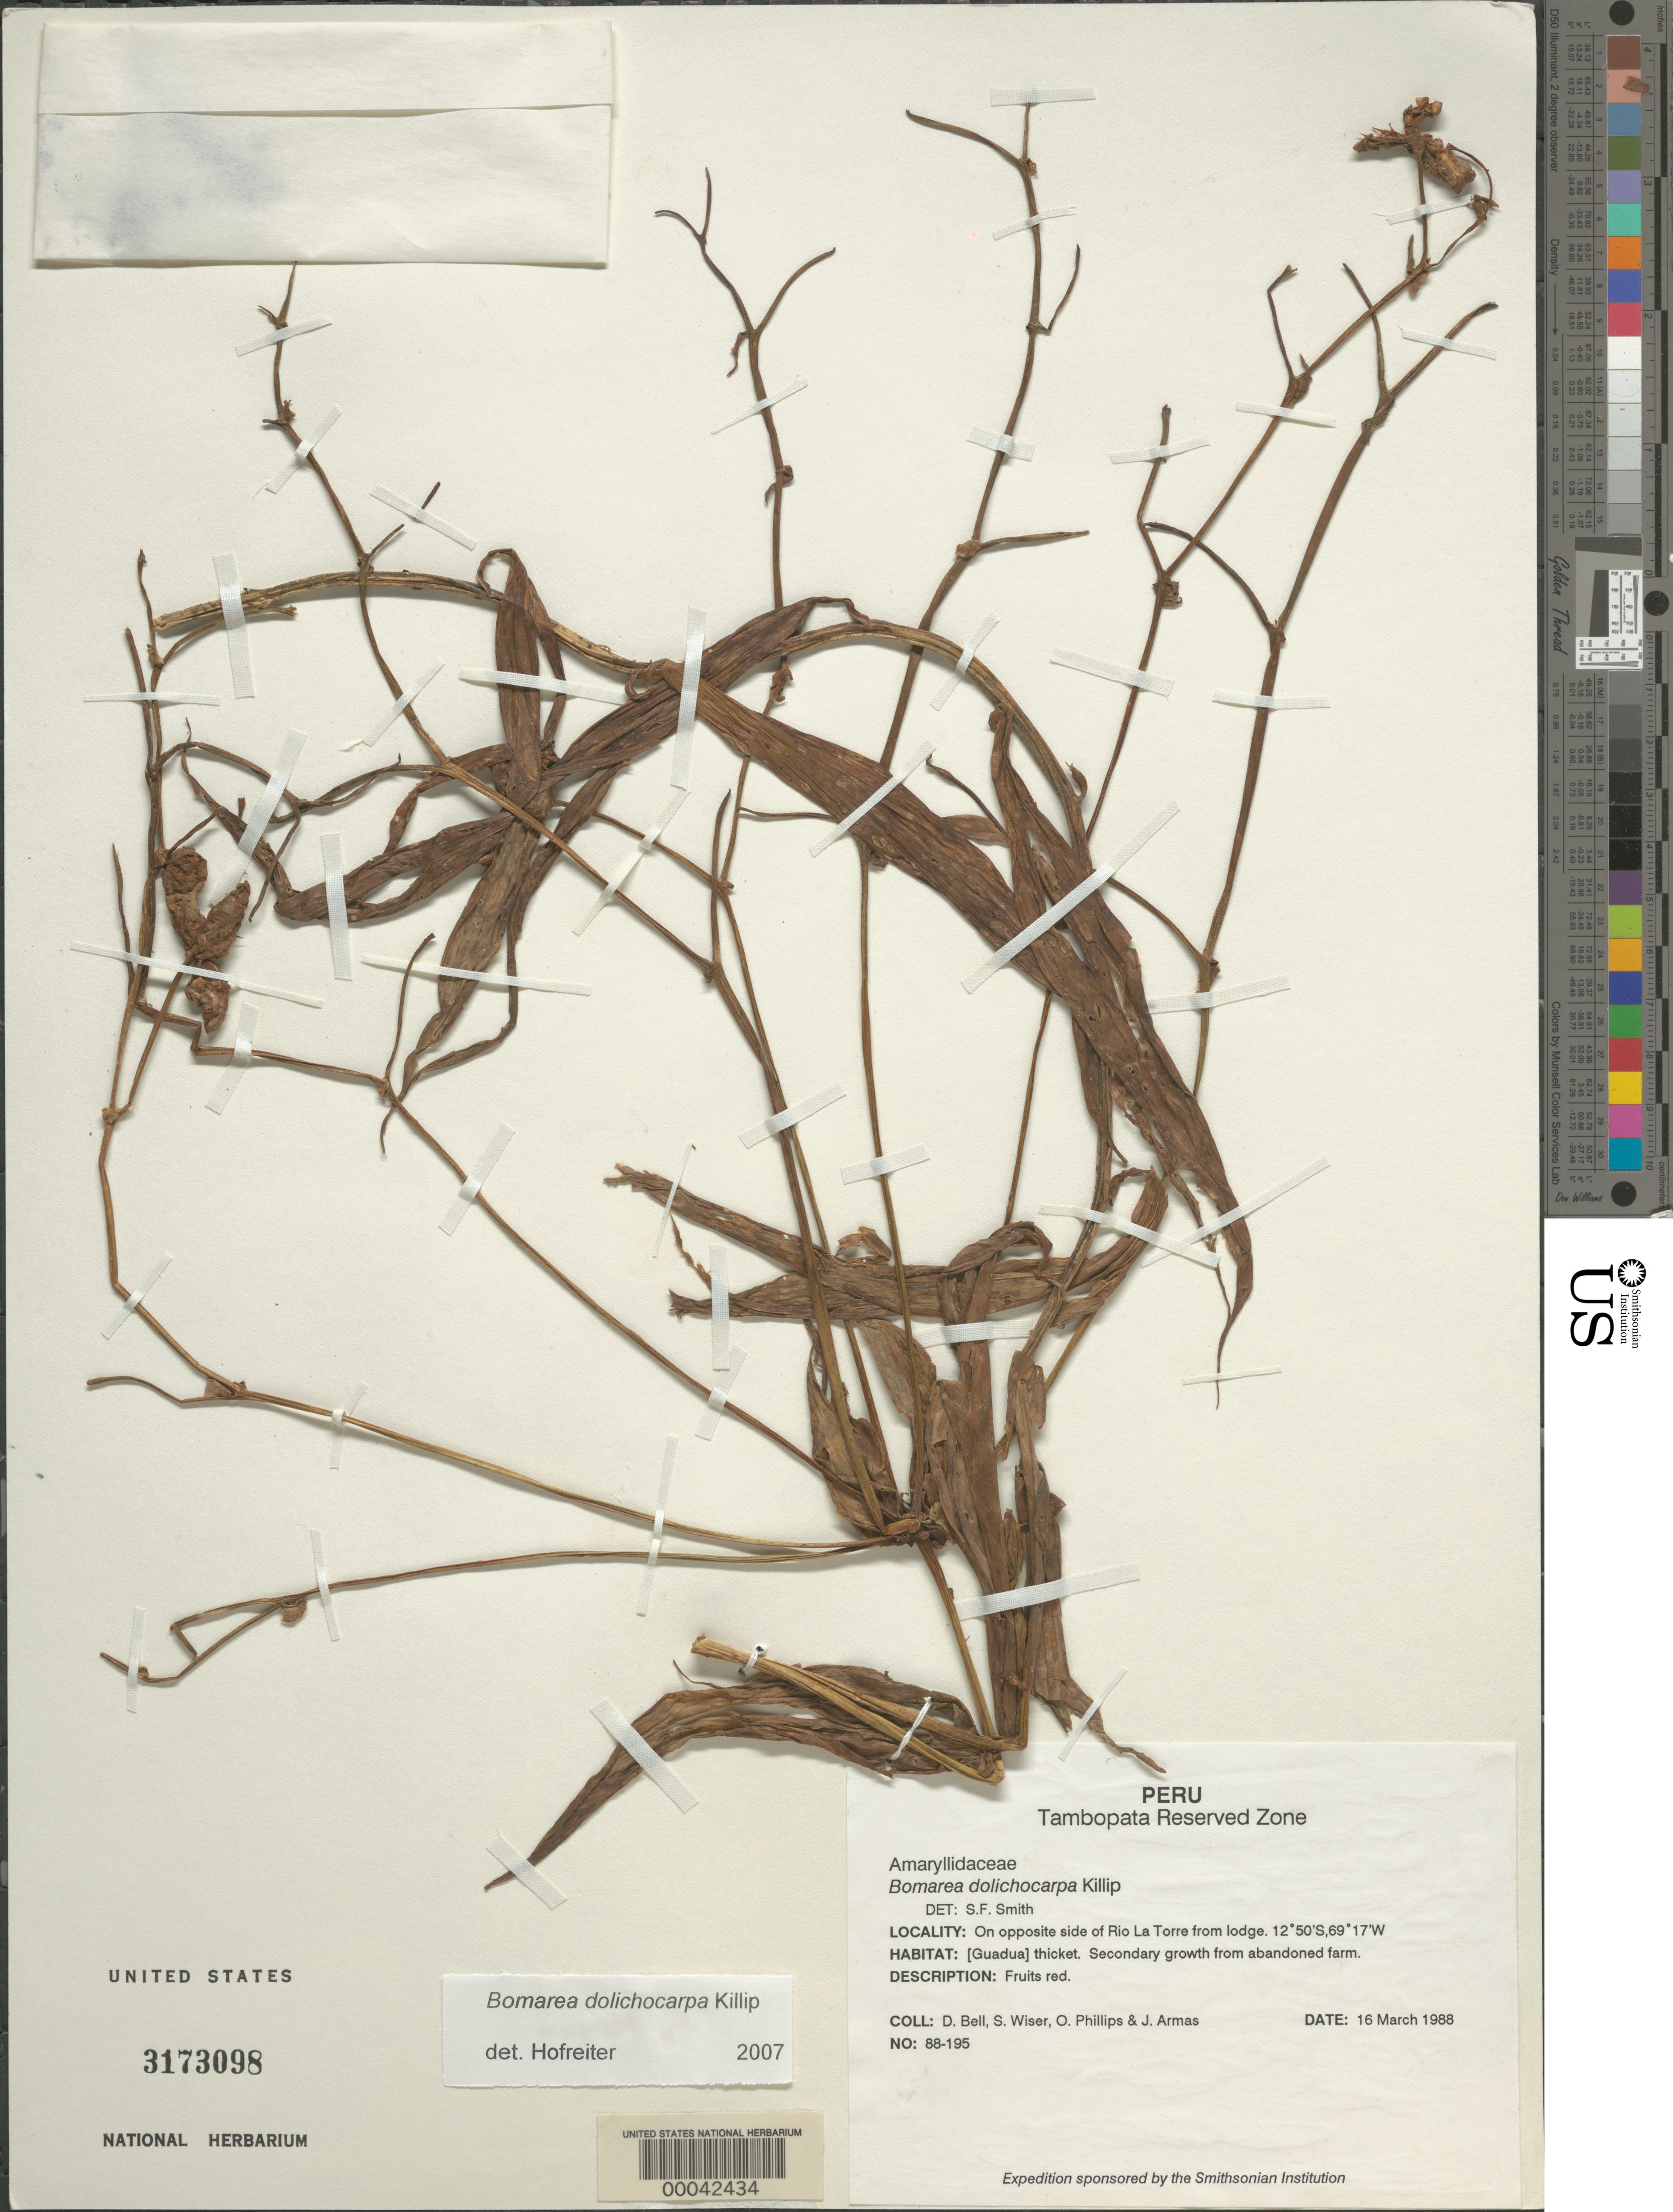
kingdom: Plantae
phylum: Tracheophyta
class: Liliopsida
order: Liliales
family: Alstroemeriaceae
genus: Bomarea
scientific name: Bomarea dolichocarpa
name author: Killip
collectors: D. A. Bell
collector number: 88-195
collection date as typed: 16 Mar 1988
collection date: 1988-03-16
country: Peru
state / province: Madre de Dios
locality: on opposite side of Río La Torre from lodge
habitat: (guadua) thicket; secondary growth from abandoned farm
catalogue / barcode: US 3173098